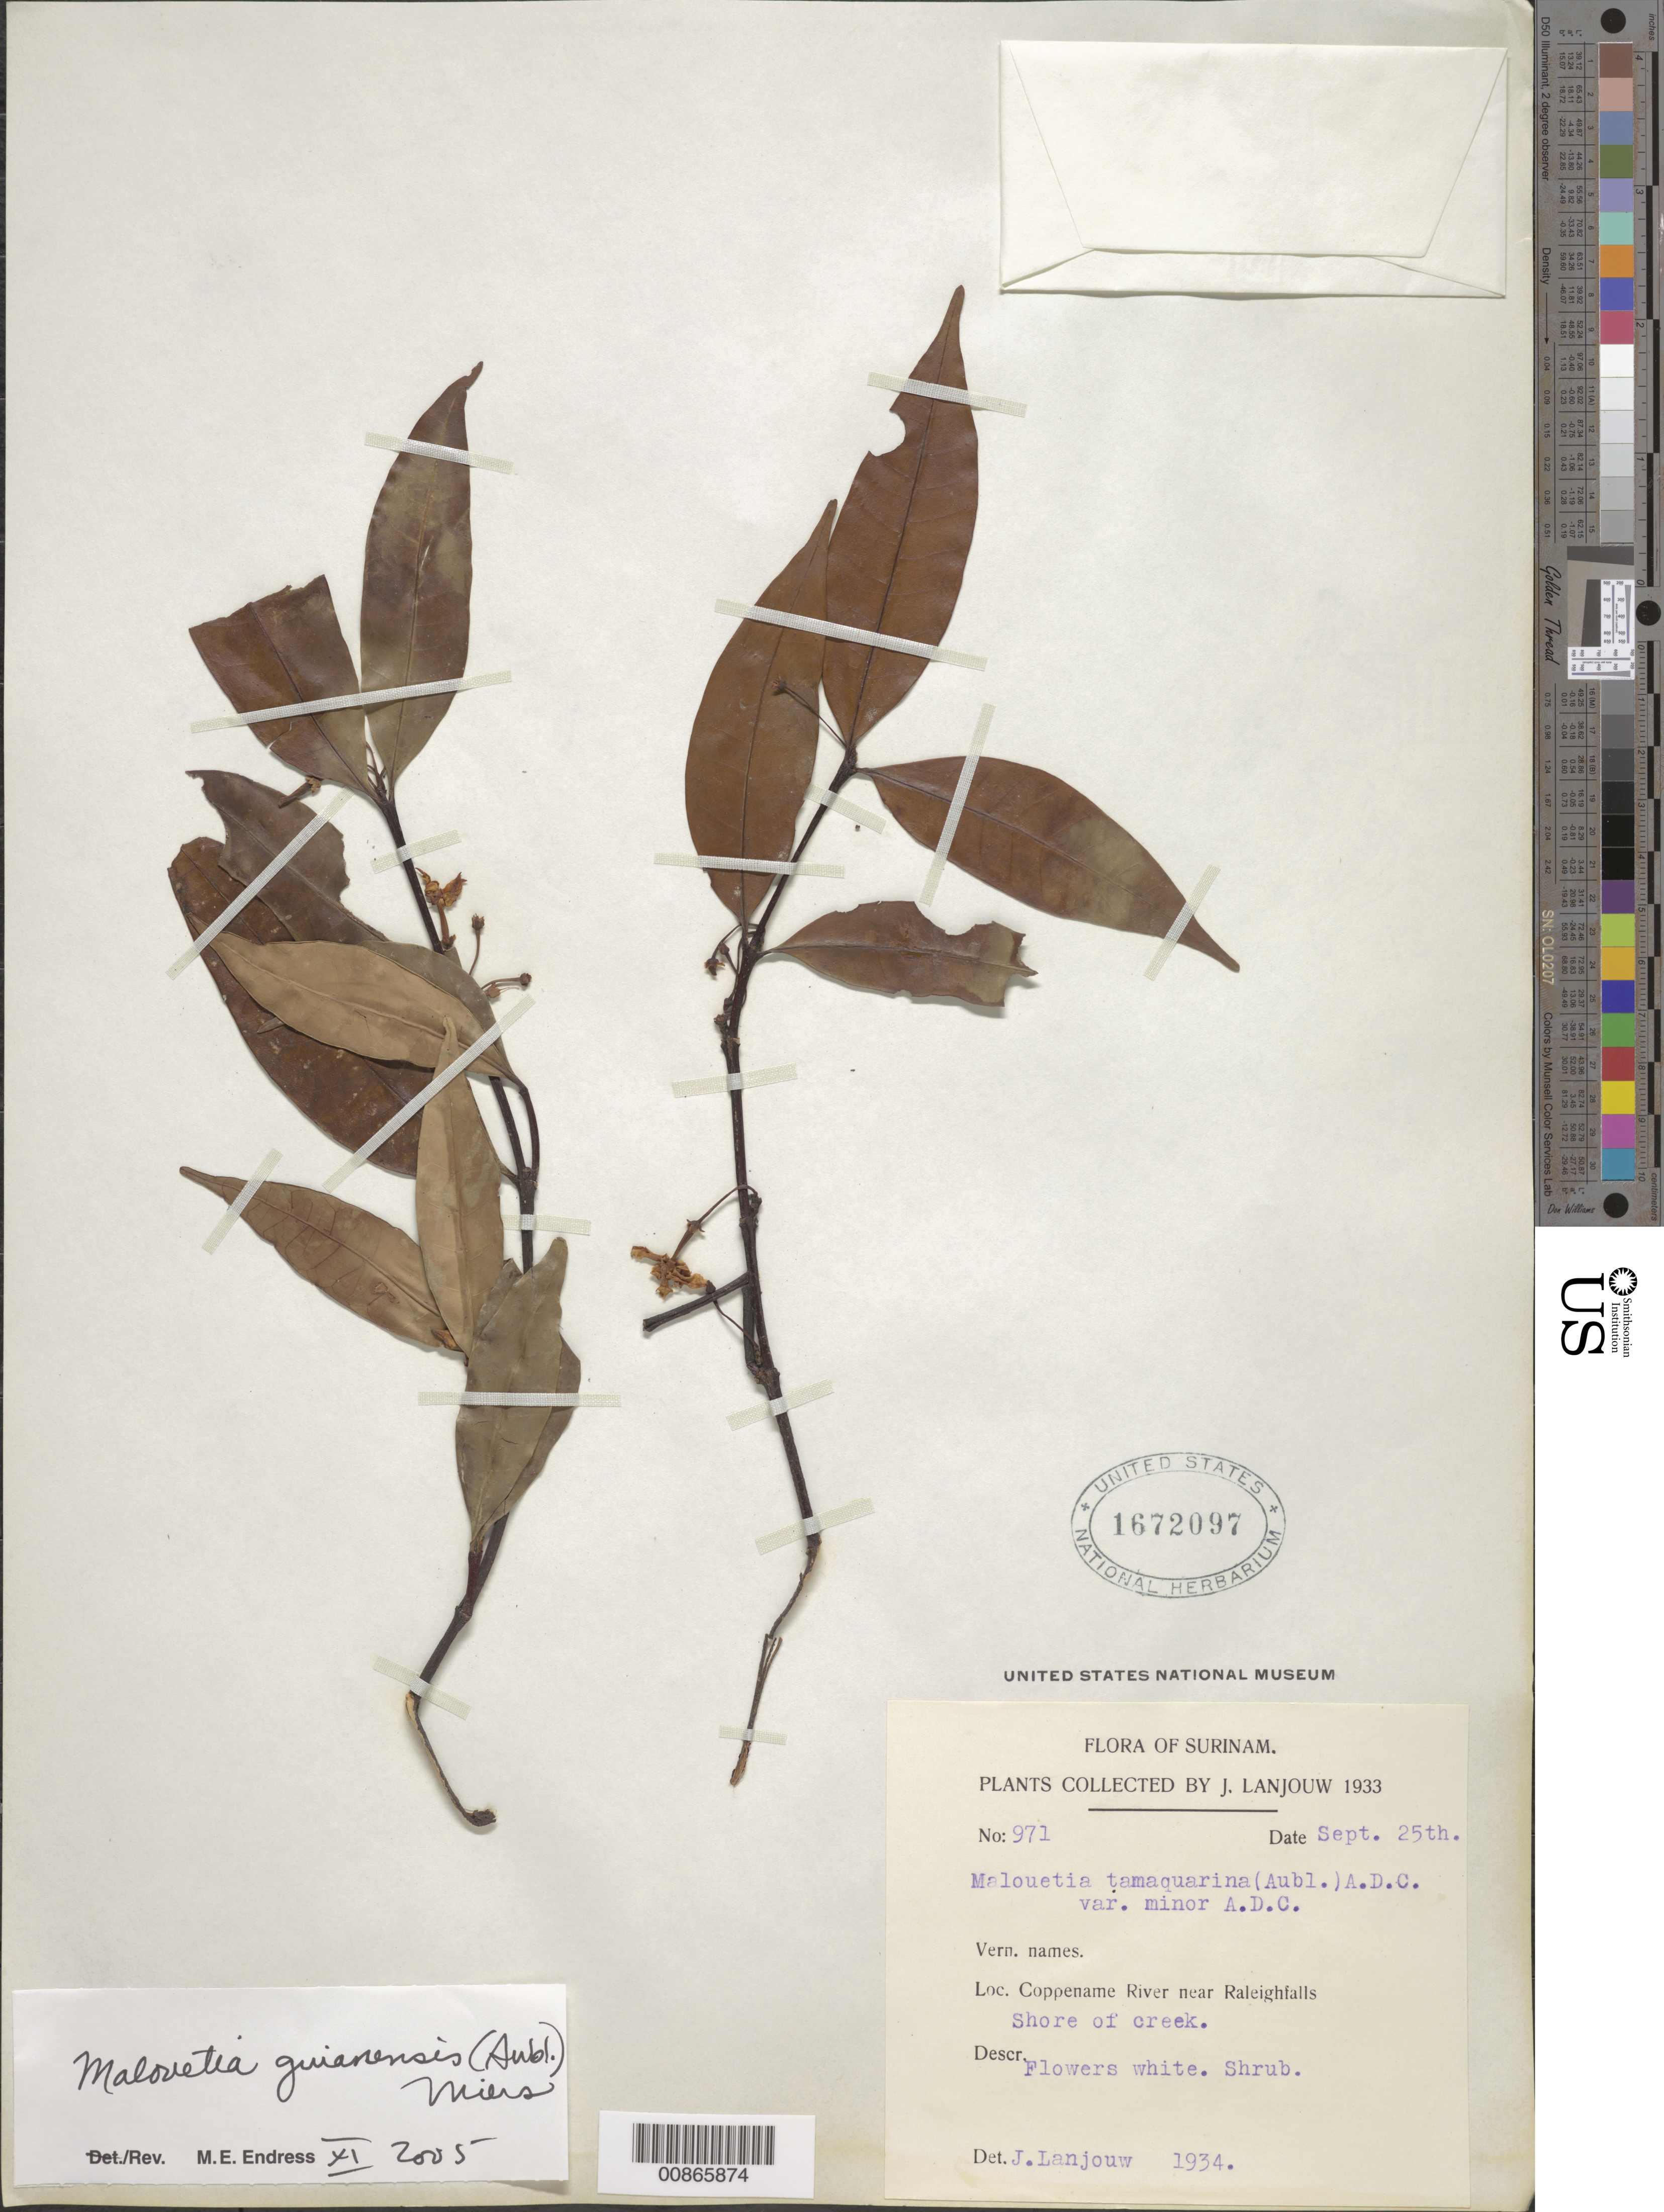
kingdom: Plantae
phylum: Tracheophyta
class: Magnoliopsida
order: Gentianales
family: Apocynaceae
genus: Malouetia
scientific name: Malouetia guianensis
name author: (Aubl.) Miers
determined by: Endress, Mary E.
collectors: J. Lanjouw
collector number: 971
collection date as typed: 25-Sep-33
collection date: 1933-09-25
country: Suriname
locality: Coppename R., near Raleighfalls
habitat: Shore of creek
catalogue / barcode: US 1672097